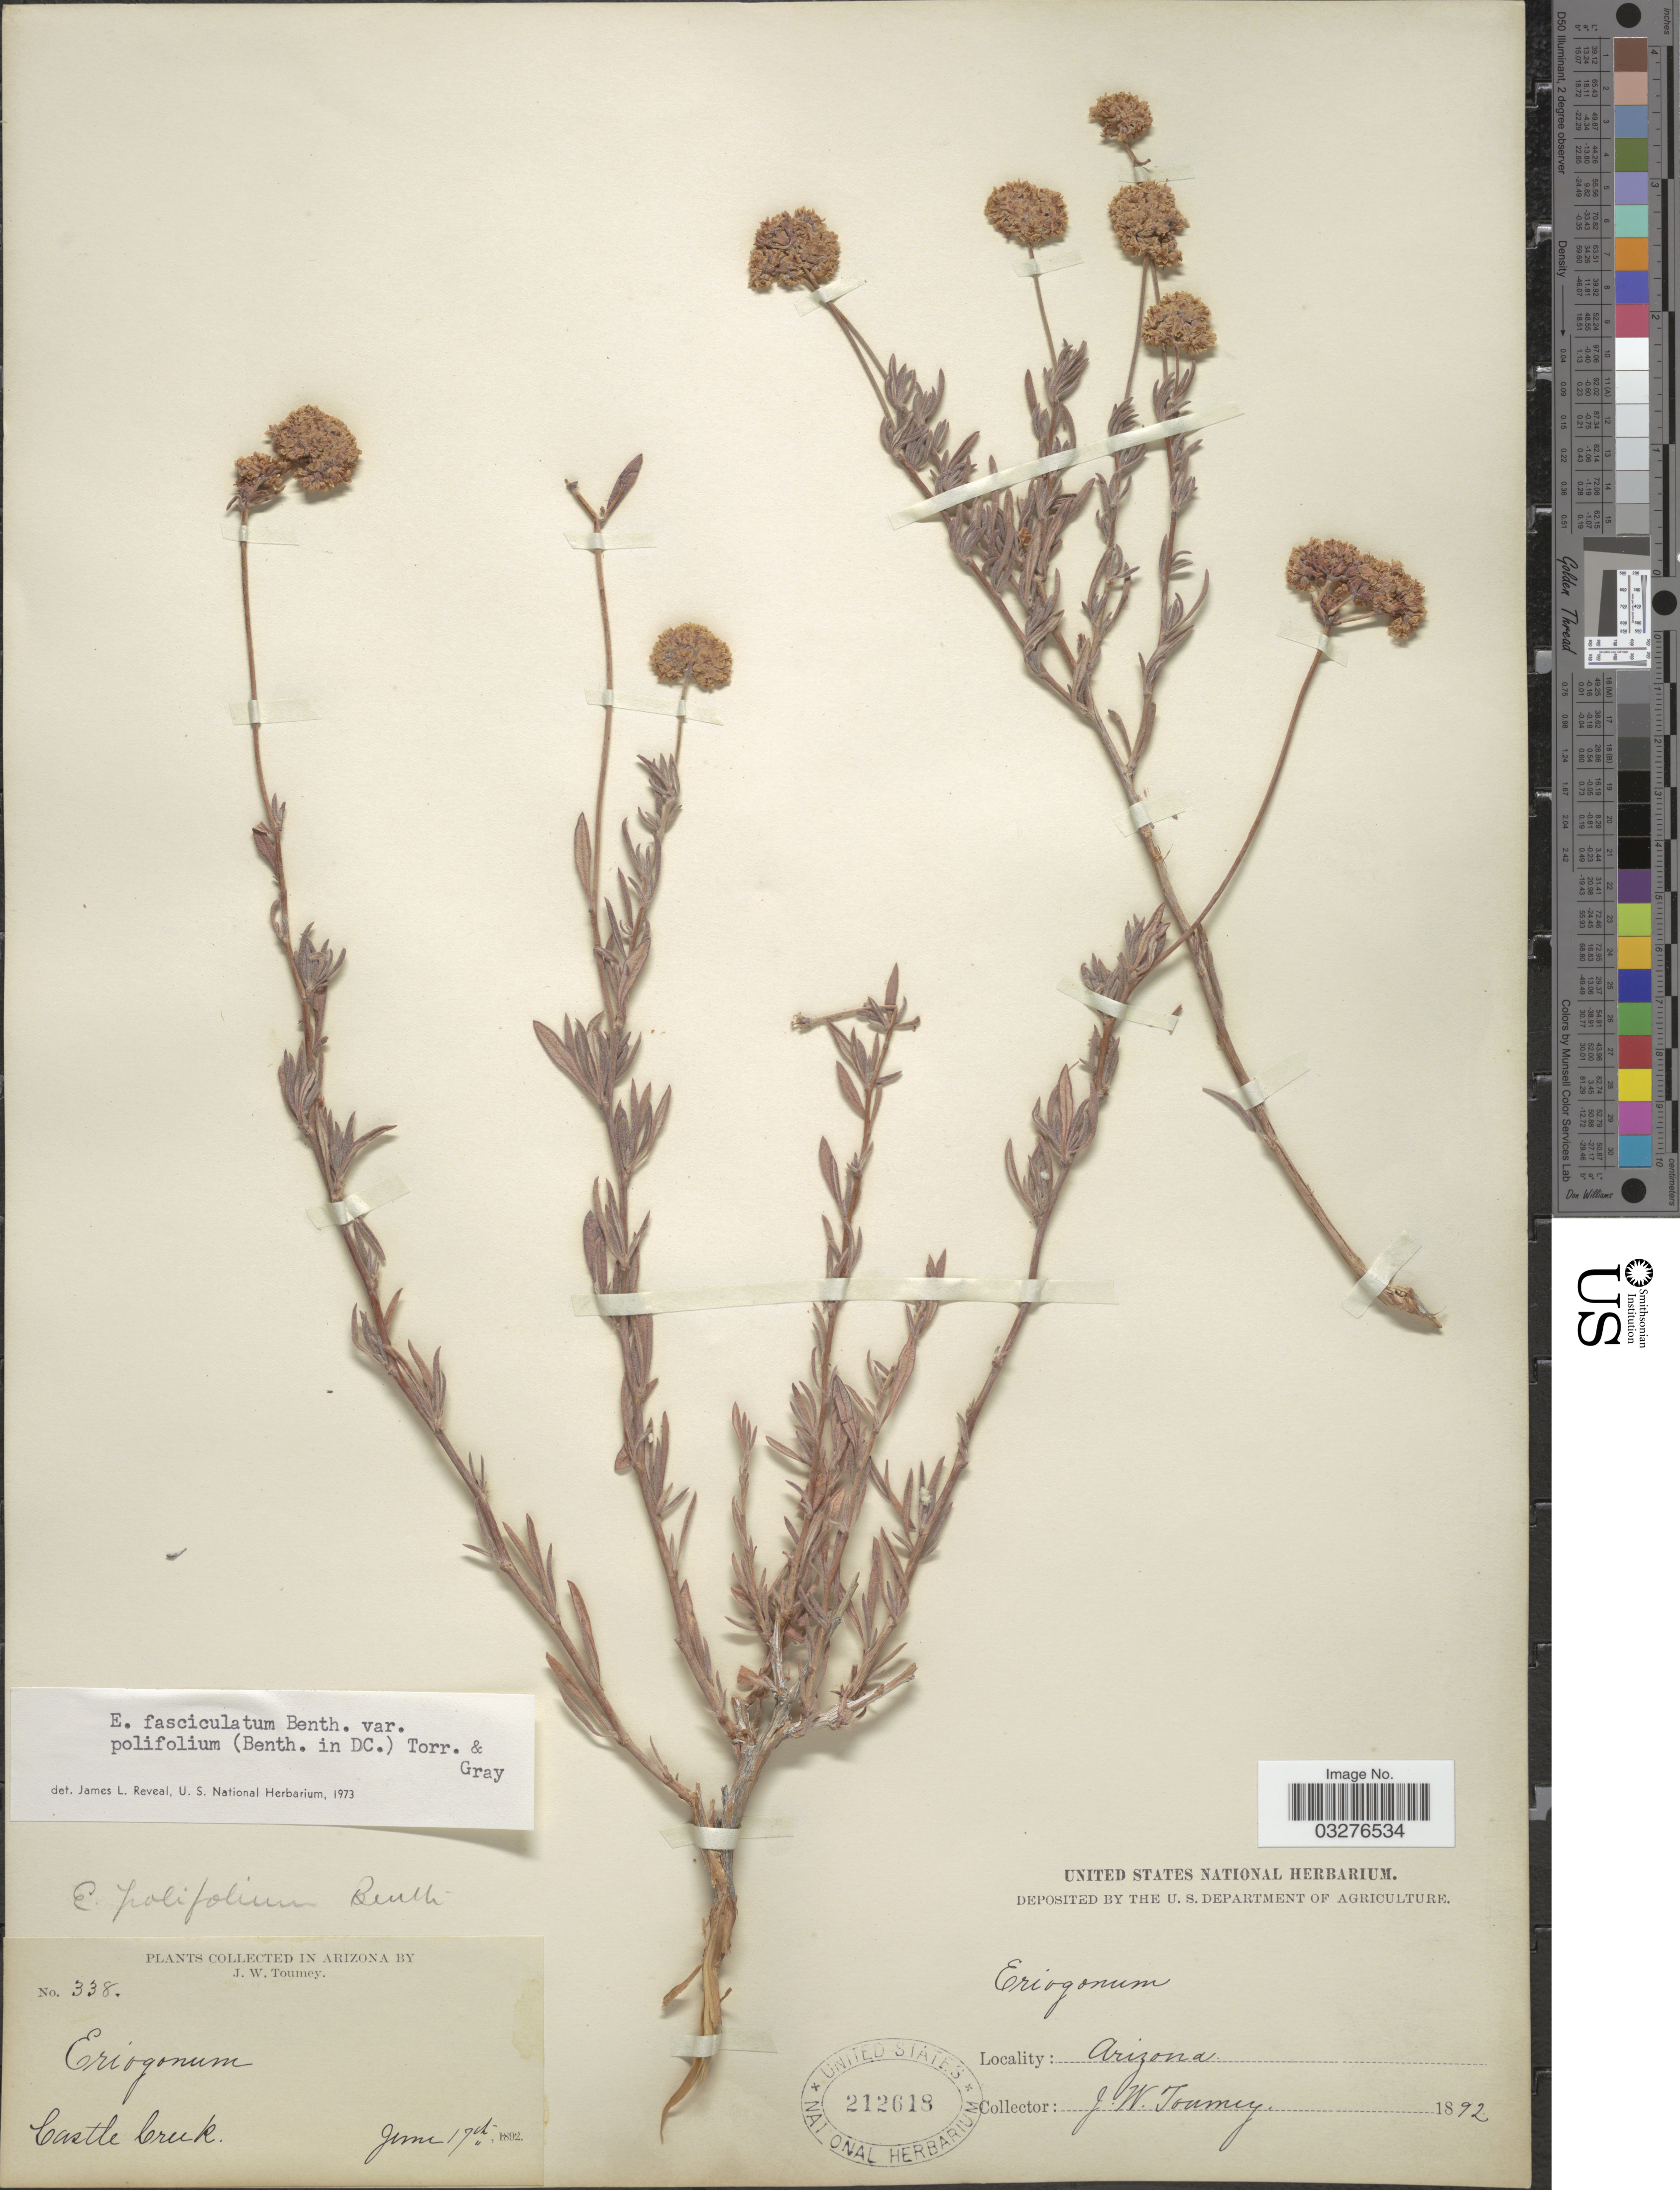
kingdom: Plantae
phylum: Tracheophyta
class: Magnoliopsida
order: Caryophyllales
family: Polygonaceae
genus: Eriogonum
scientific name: Eriogonum fasciculatum var. polifolium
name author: (Benth.) Torr. & A. Gray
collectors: J. W. Toumey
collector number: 338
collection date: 1892-06-17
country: United States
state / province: Arizona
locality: Castle Creek.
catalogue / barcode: US 212618